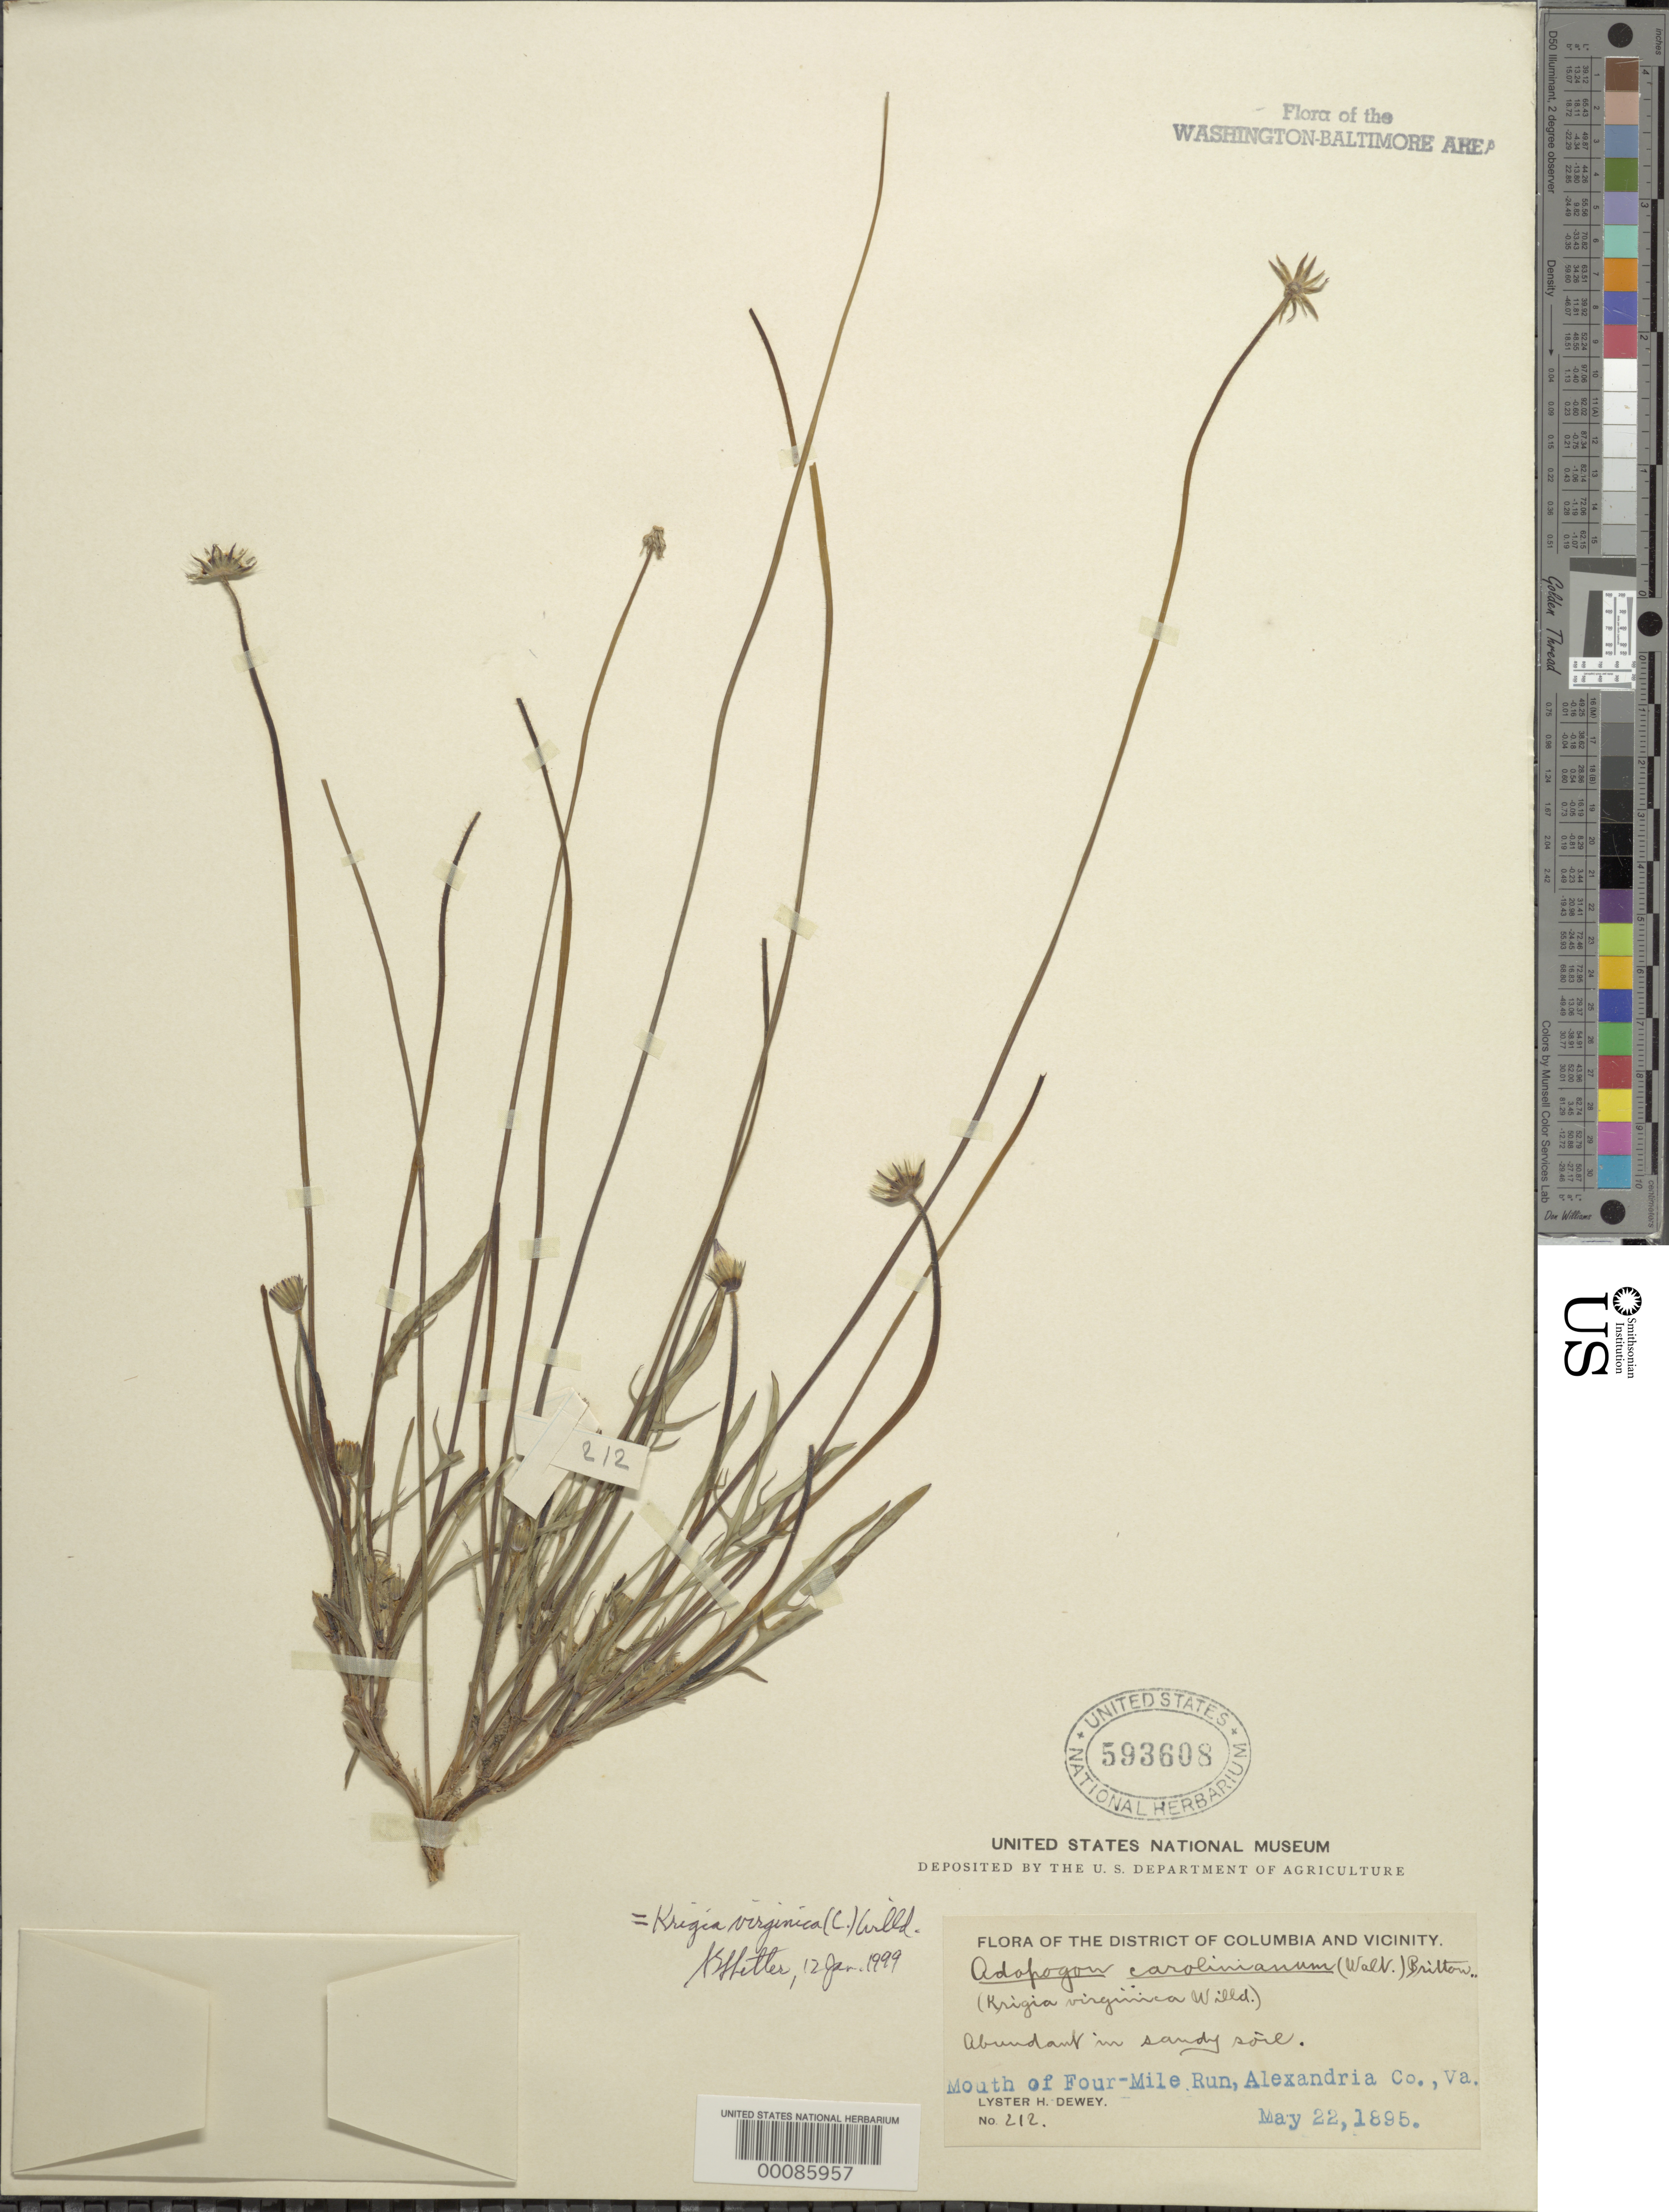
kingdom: Plantae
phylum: Tracheophyta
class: Magnoliopsida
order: Asterales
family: Asteraceae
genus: Krigia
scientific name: Krigia virginica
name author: (L.) Willd.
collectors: L. H. Dewey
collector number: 212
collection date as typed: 22 May 1895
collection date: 1895-05-22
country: United States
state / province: Virginia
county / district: Arlington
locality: Four Mile Run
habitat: Sandy soil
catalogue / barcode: US 593608